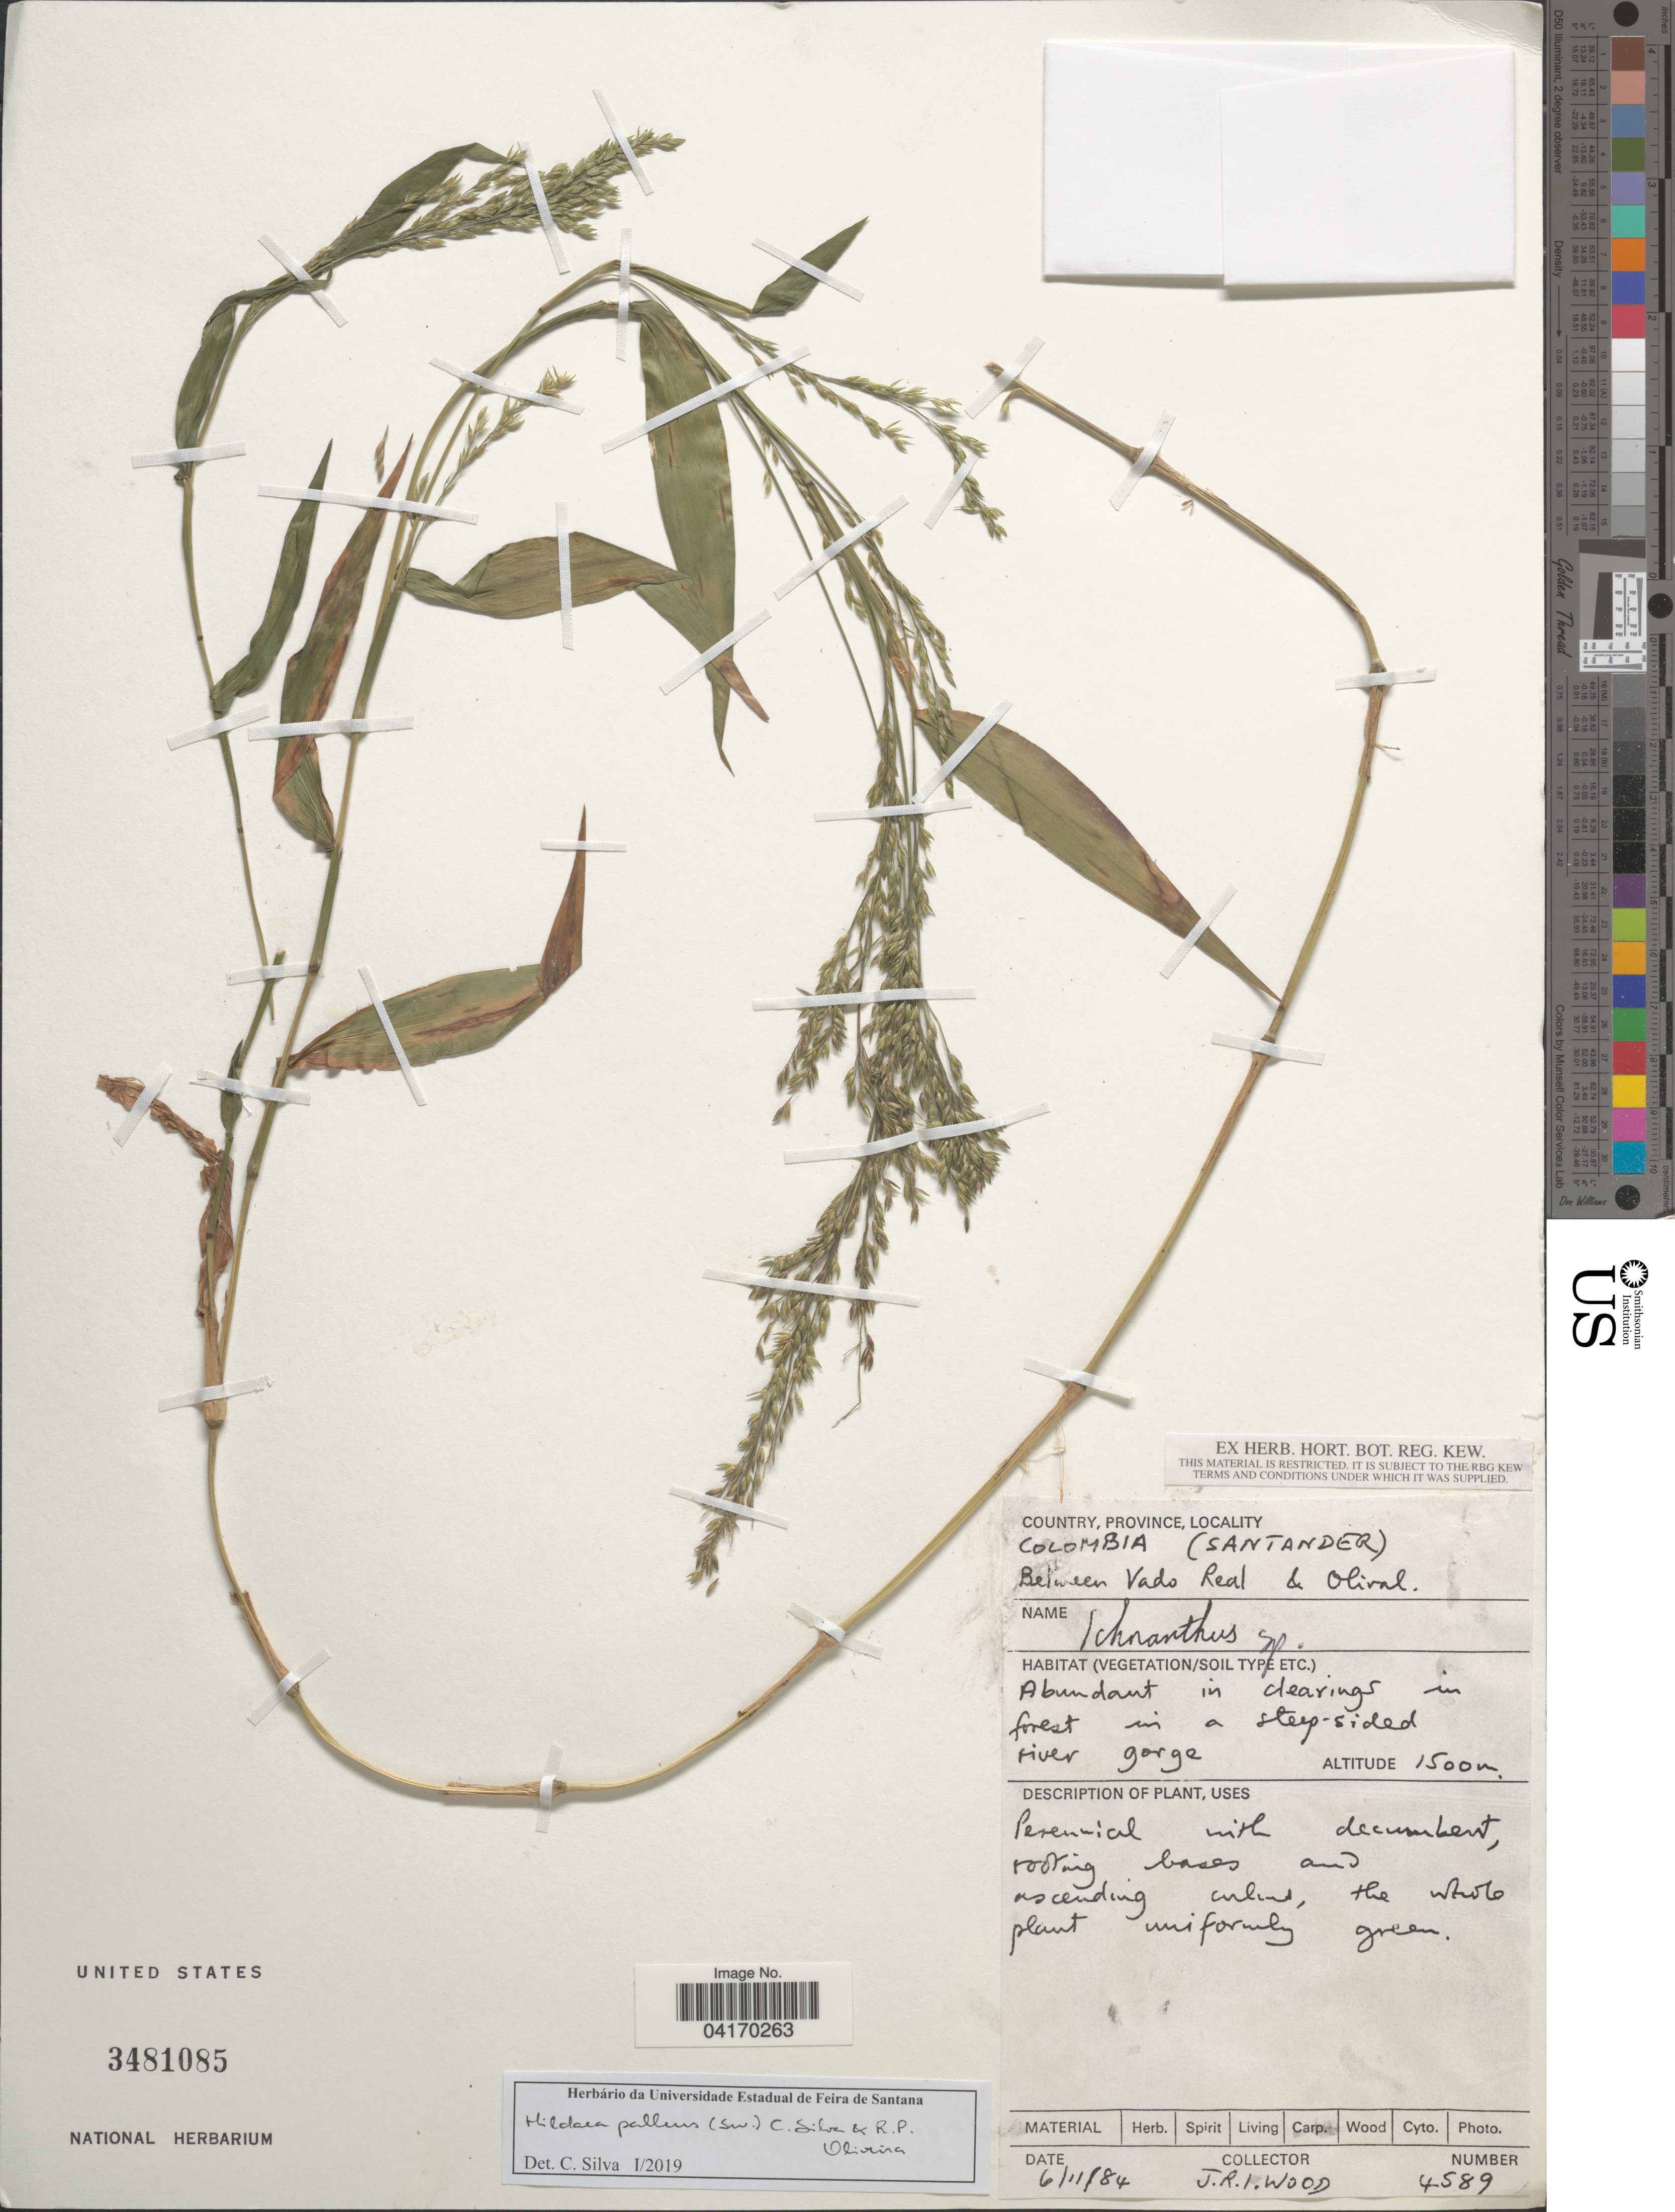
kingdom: Plantae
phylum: Tracheophyta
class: Liliopsida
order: Poales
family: Poaceae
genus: Hildaea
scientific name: Hildaea pallens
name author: (Sw.) C. Silva & R.P. Oliveira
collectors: J. R. I. Wood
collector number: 4589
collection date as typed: Transcribed d/m/y: 6/11/84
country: Colombia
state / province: Santander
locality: Between Vado Real & Olival.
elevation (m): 1500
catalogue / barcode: US 3481085